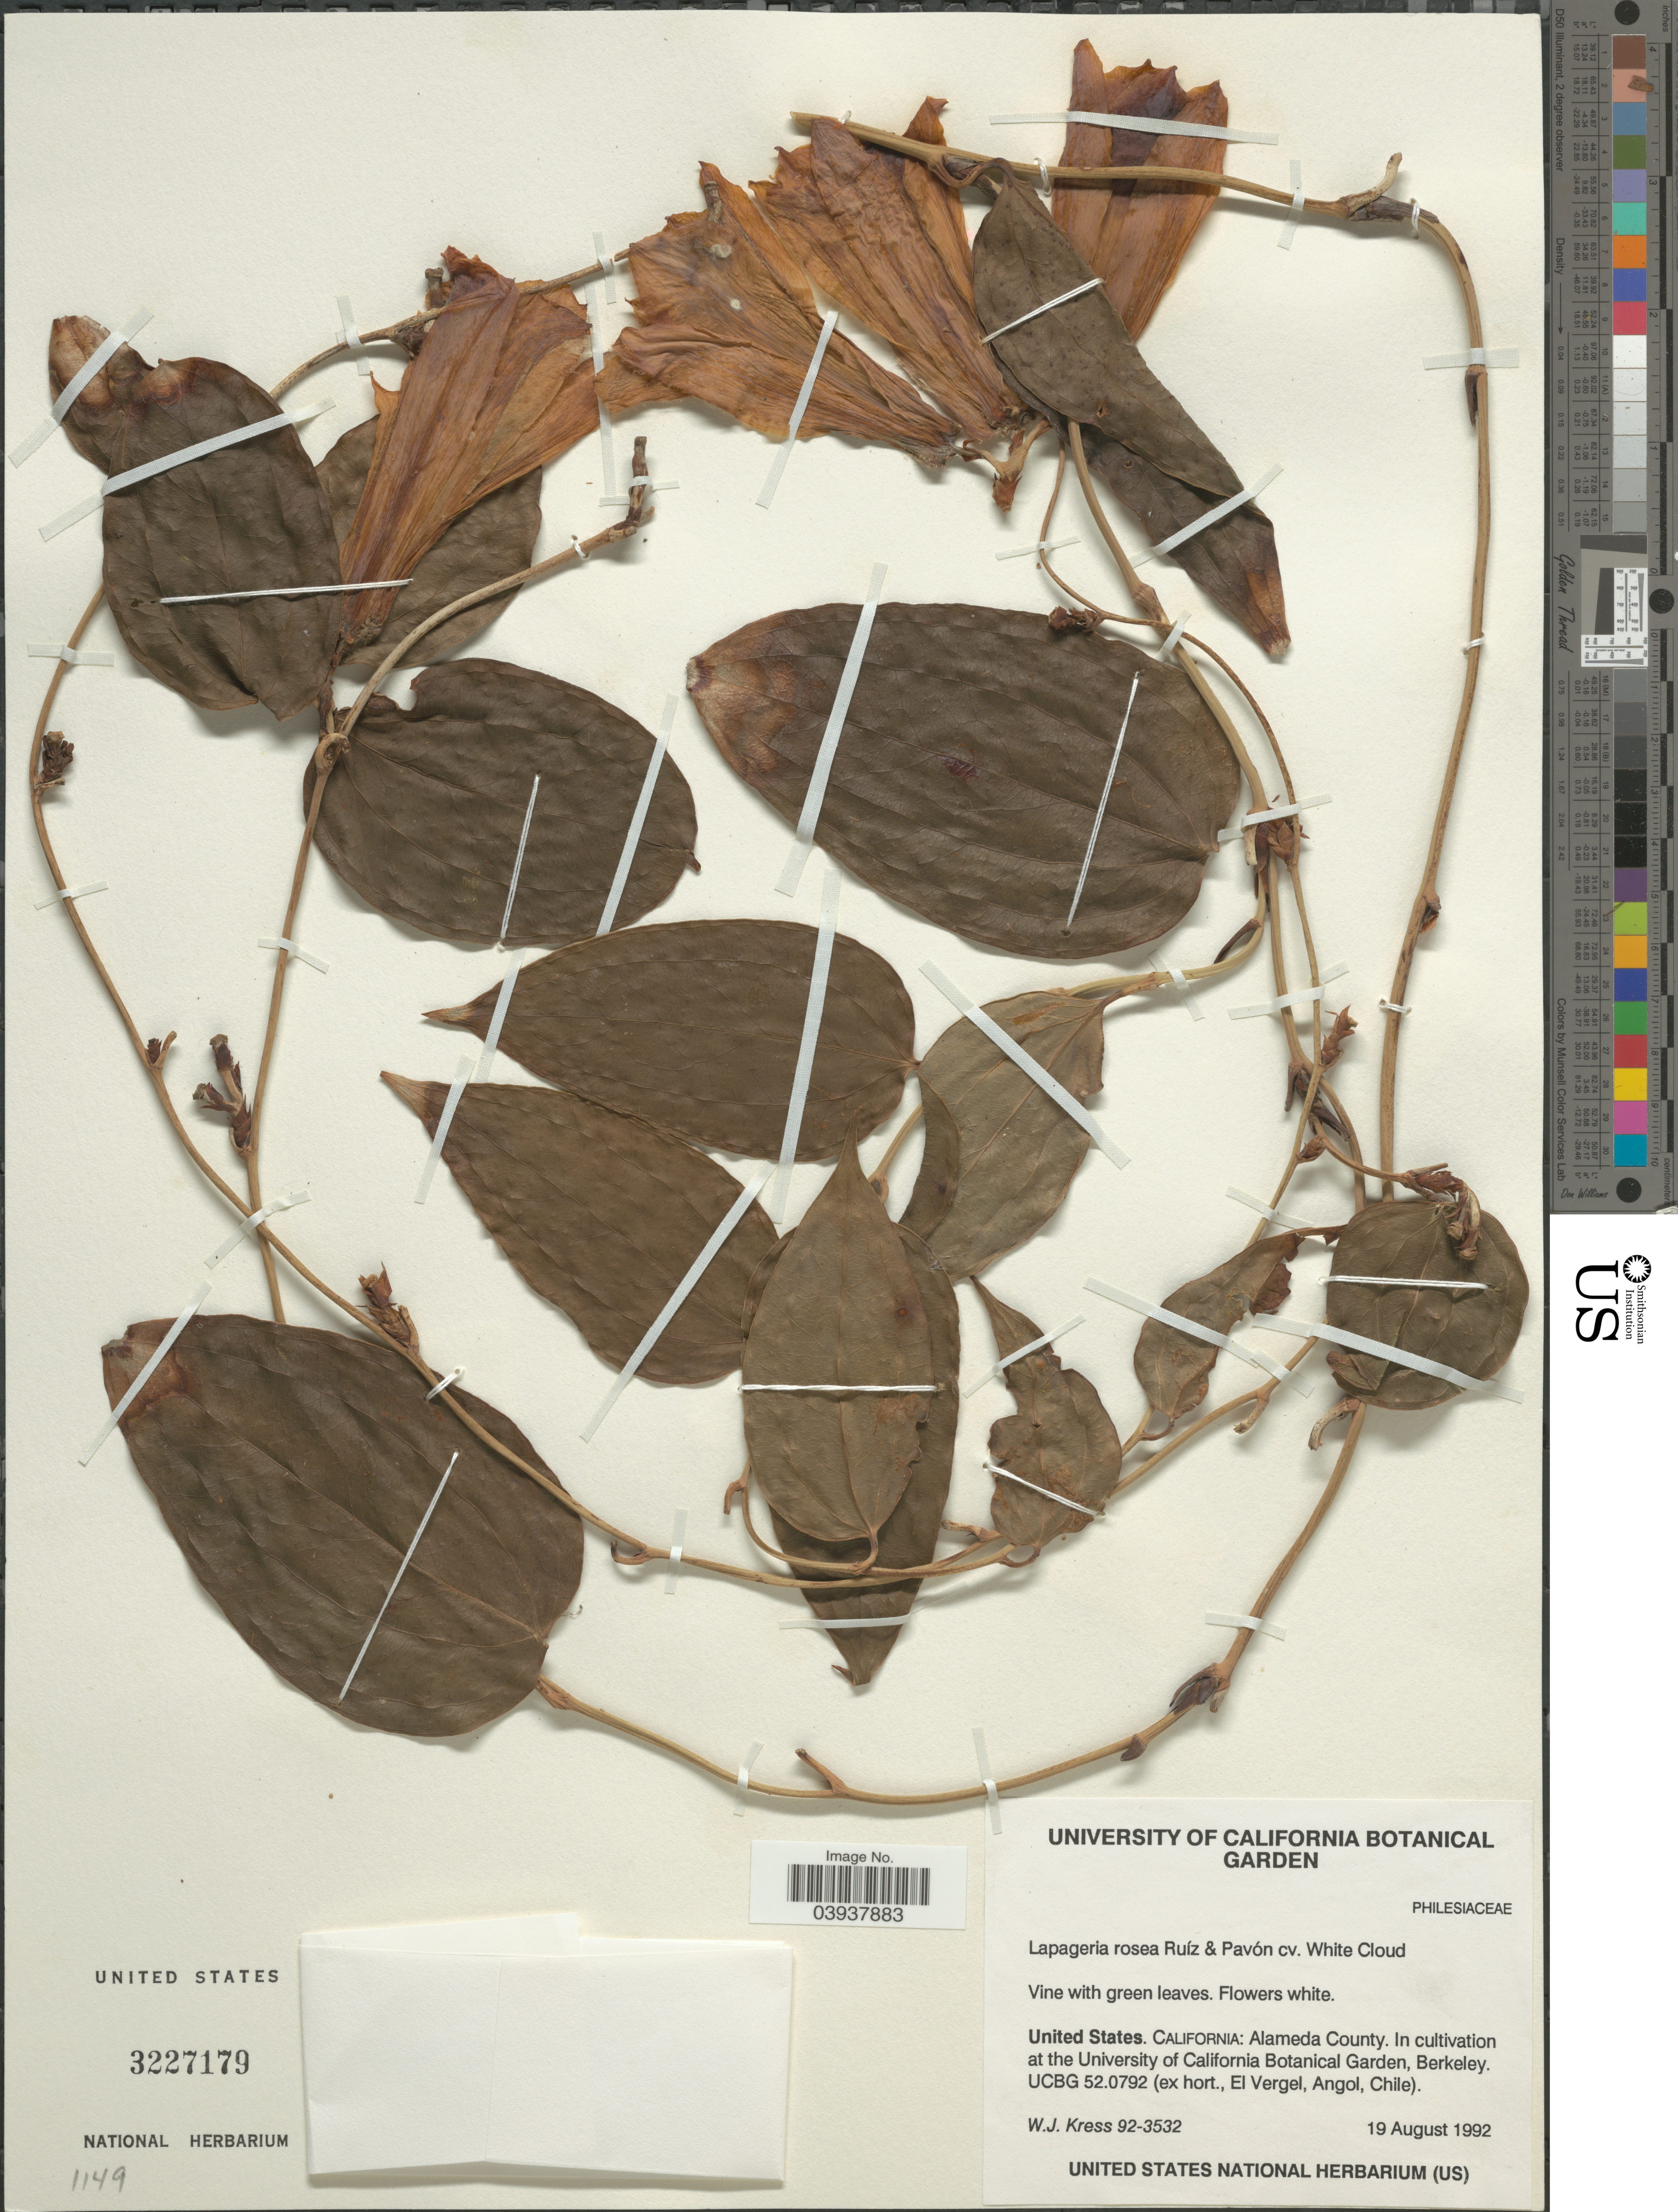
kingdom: Plantae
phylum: Tracheophyta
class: Liliopsida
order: Liliales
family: Philesiaceae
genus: Lapageria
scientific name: Lapageria rosea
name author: Ruiz & Pav.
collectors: W. J. Kress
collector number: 92-3532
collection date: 1992-08-19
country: United States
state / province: California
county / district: Alameda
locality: Alameda County. In cultivation at the University of California Botanical Garden, Berkeley. UCBG 52.0792 (ex. hort., El Vergel, Angol, Chile).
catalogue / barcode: US 3227179